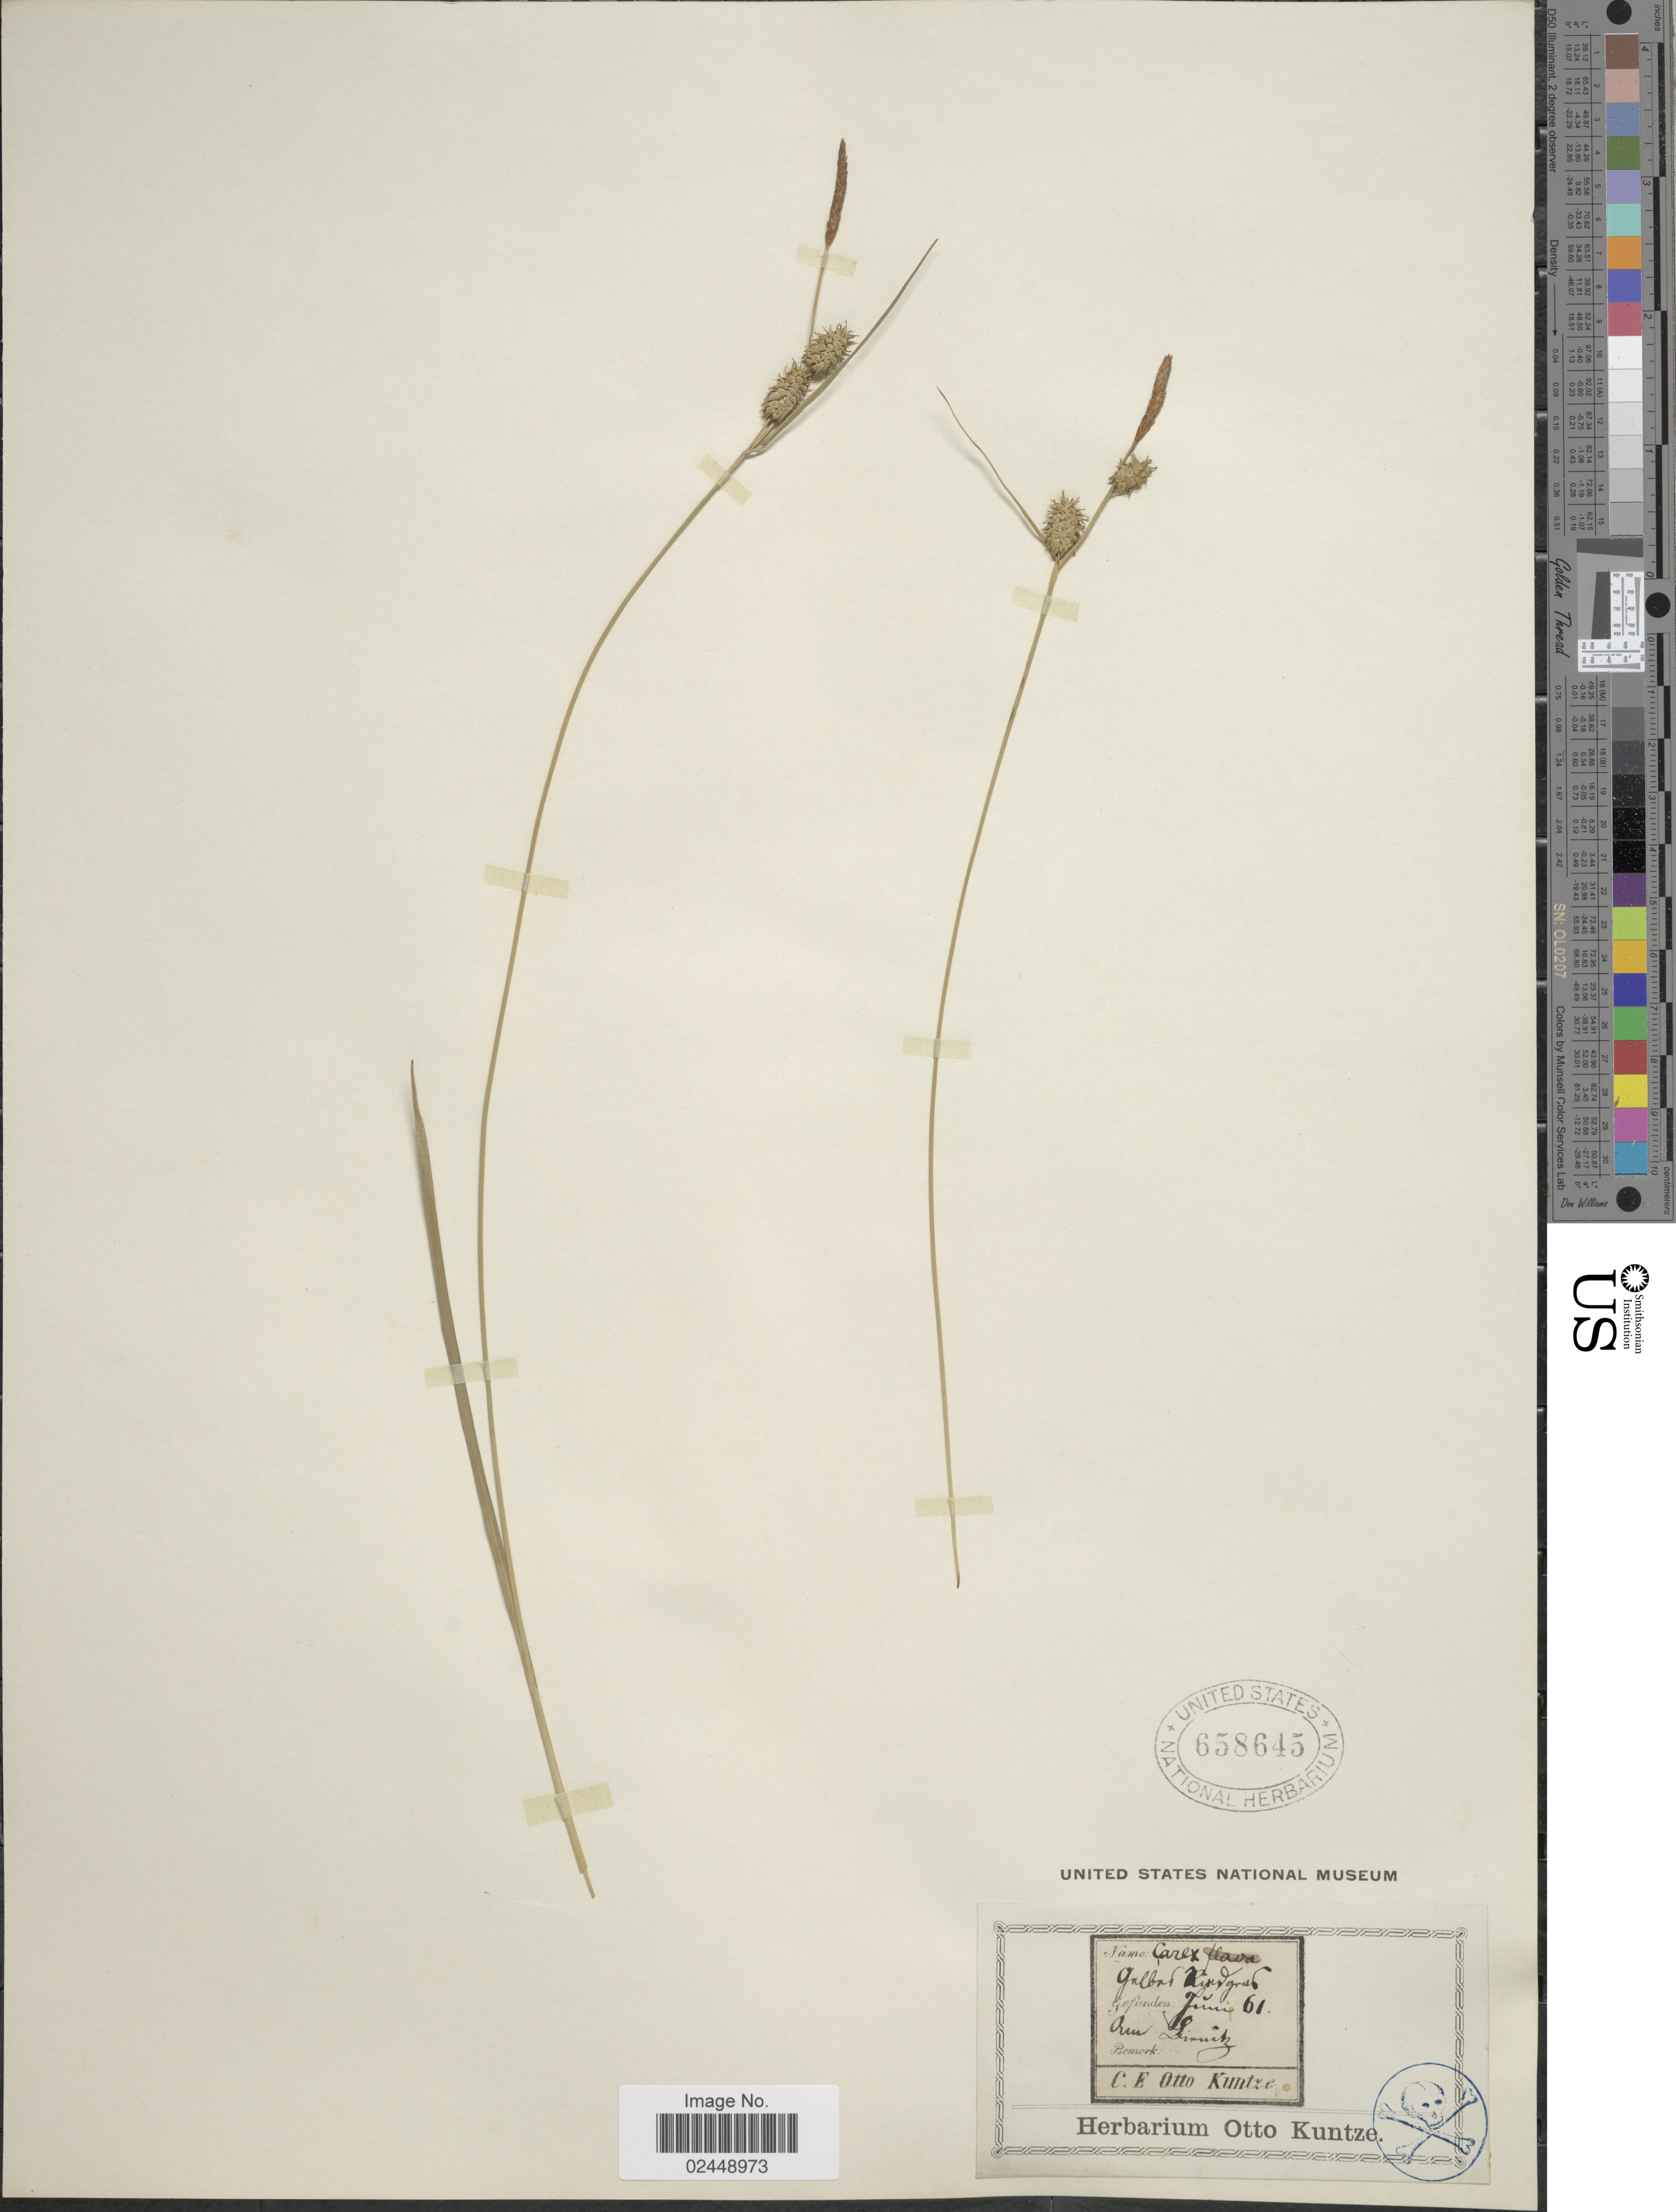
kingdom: Plantae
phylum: Tracheophyta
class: Liliopsida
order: Poales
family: Cyperaceae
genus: Carex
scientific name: Carex flava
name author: L.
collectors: C.E.O. Kuntze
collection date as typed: Transcribed d/m/y: /6/61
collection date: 1861-06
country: Germany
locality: Aus Linuitz [interpreted]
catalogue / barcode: US 658645